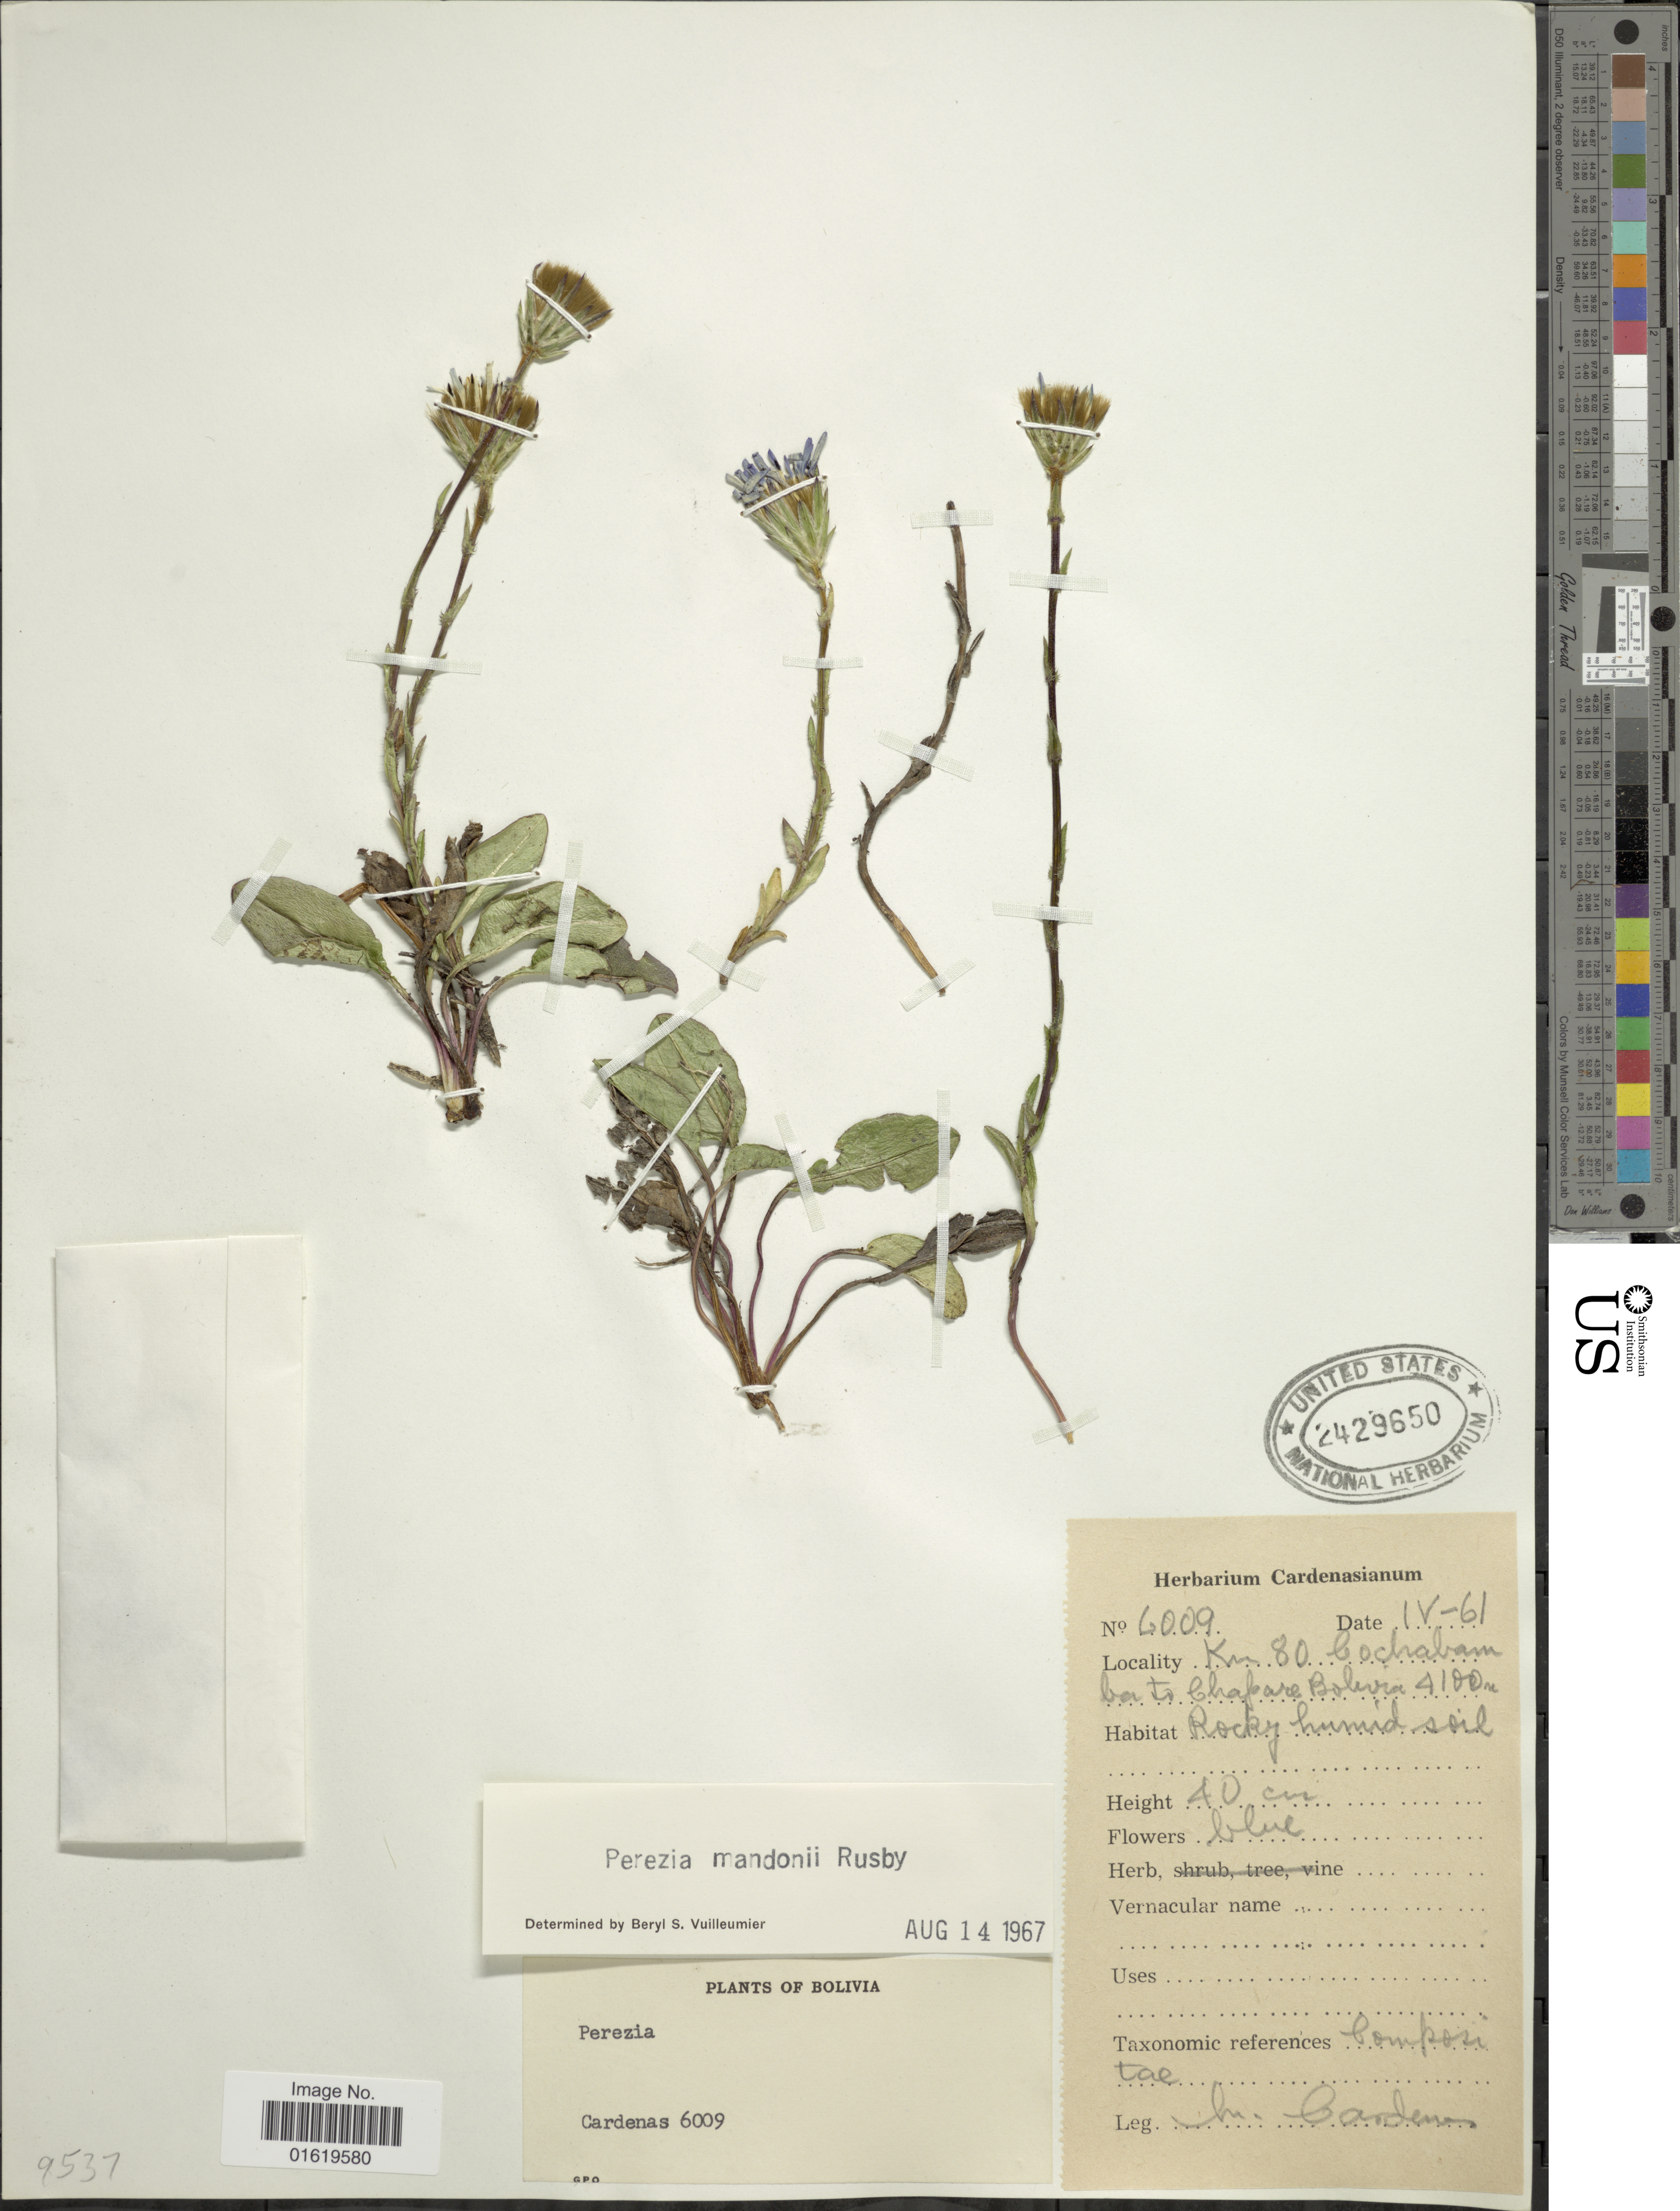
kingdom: Plantae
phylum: Tracheophyta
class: Magnoliopsida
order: Asterales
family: Asteraceae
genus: Perezia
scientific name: Perezia mandonii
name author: Rusby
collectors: M. Cárdenas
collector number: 6009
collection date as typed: Transcribed d/m/y: /4/61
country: Bolivia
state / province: Cochabamba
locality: Km 80 Cochabamba to Chapare Bolivia.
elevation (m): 4100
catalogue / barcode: US 2429650